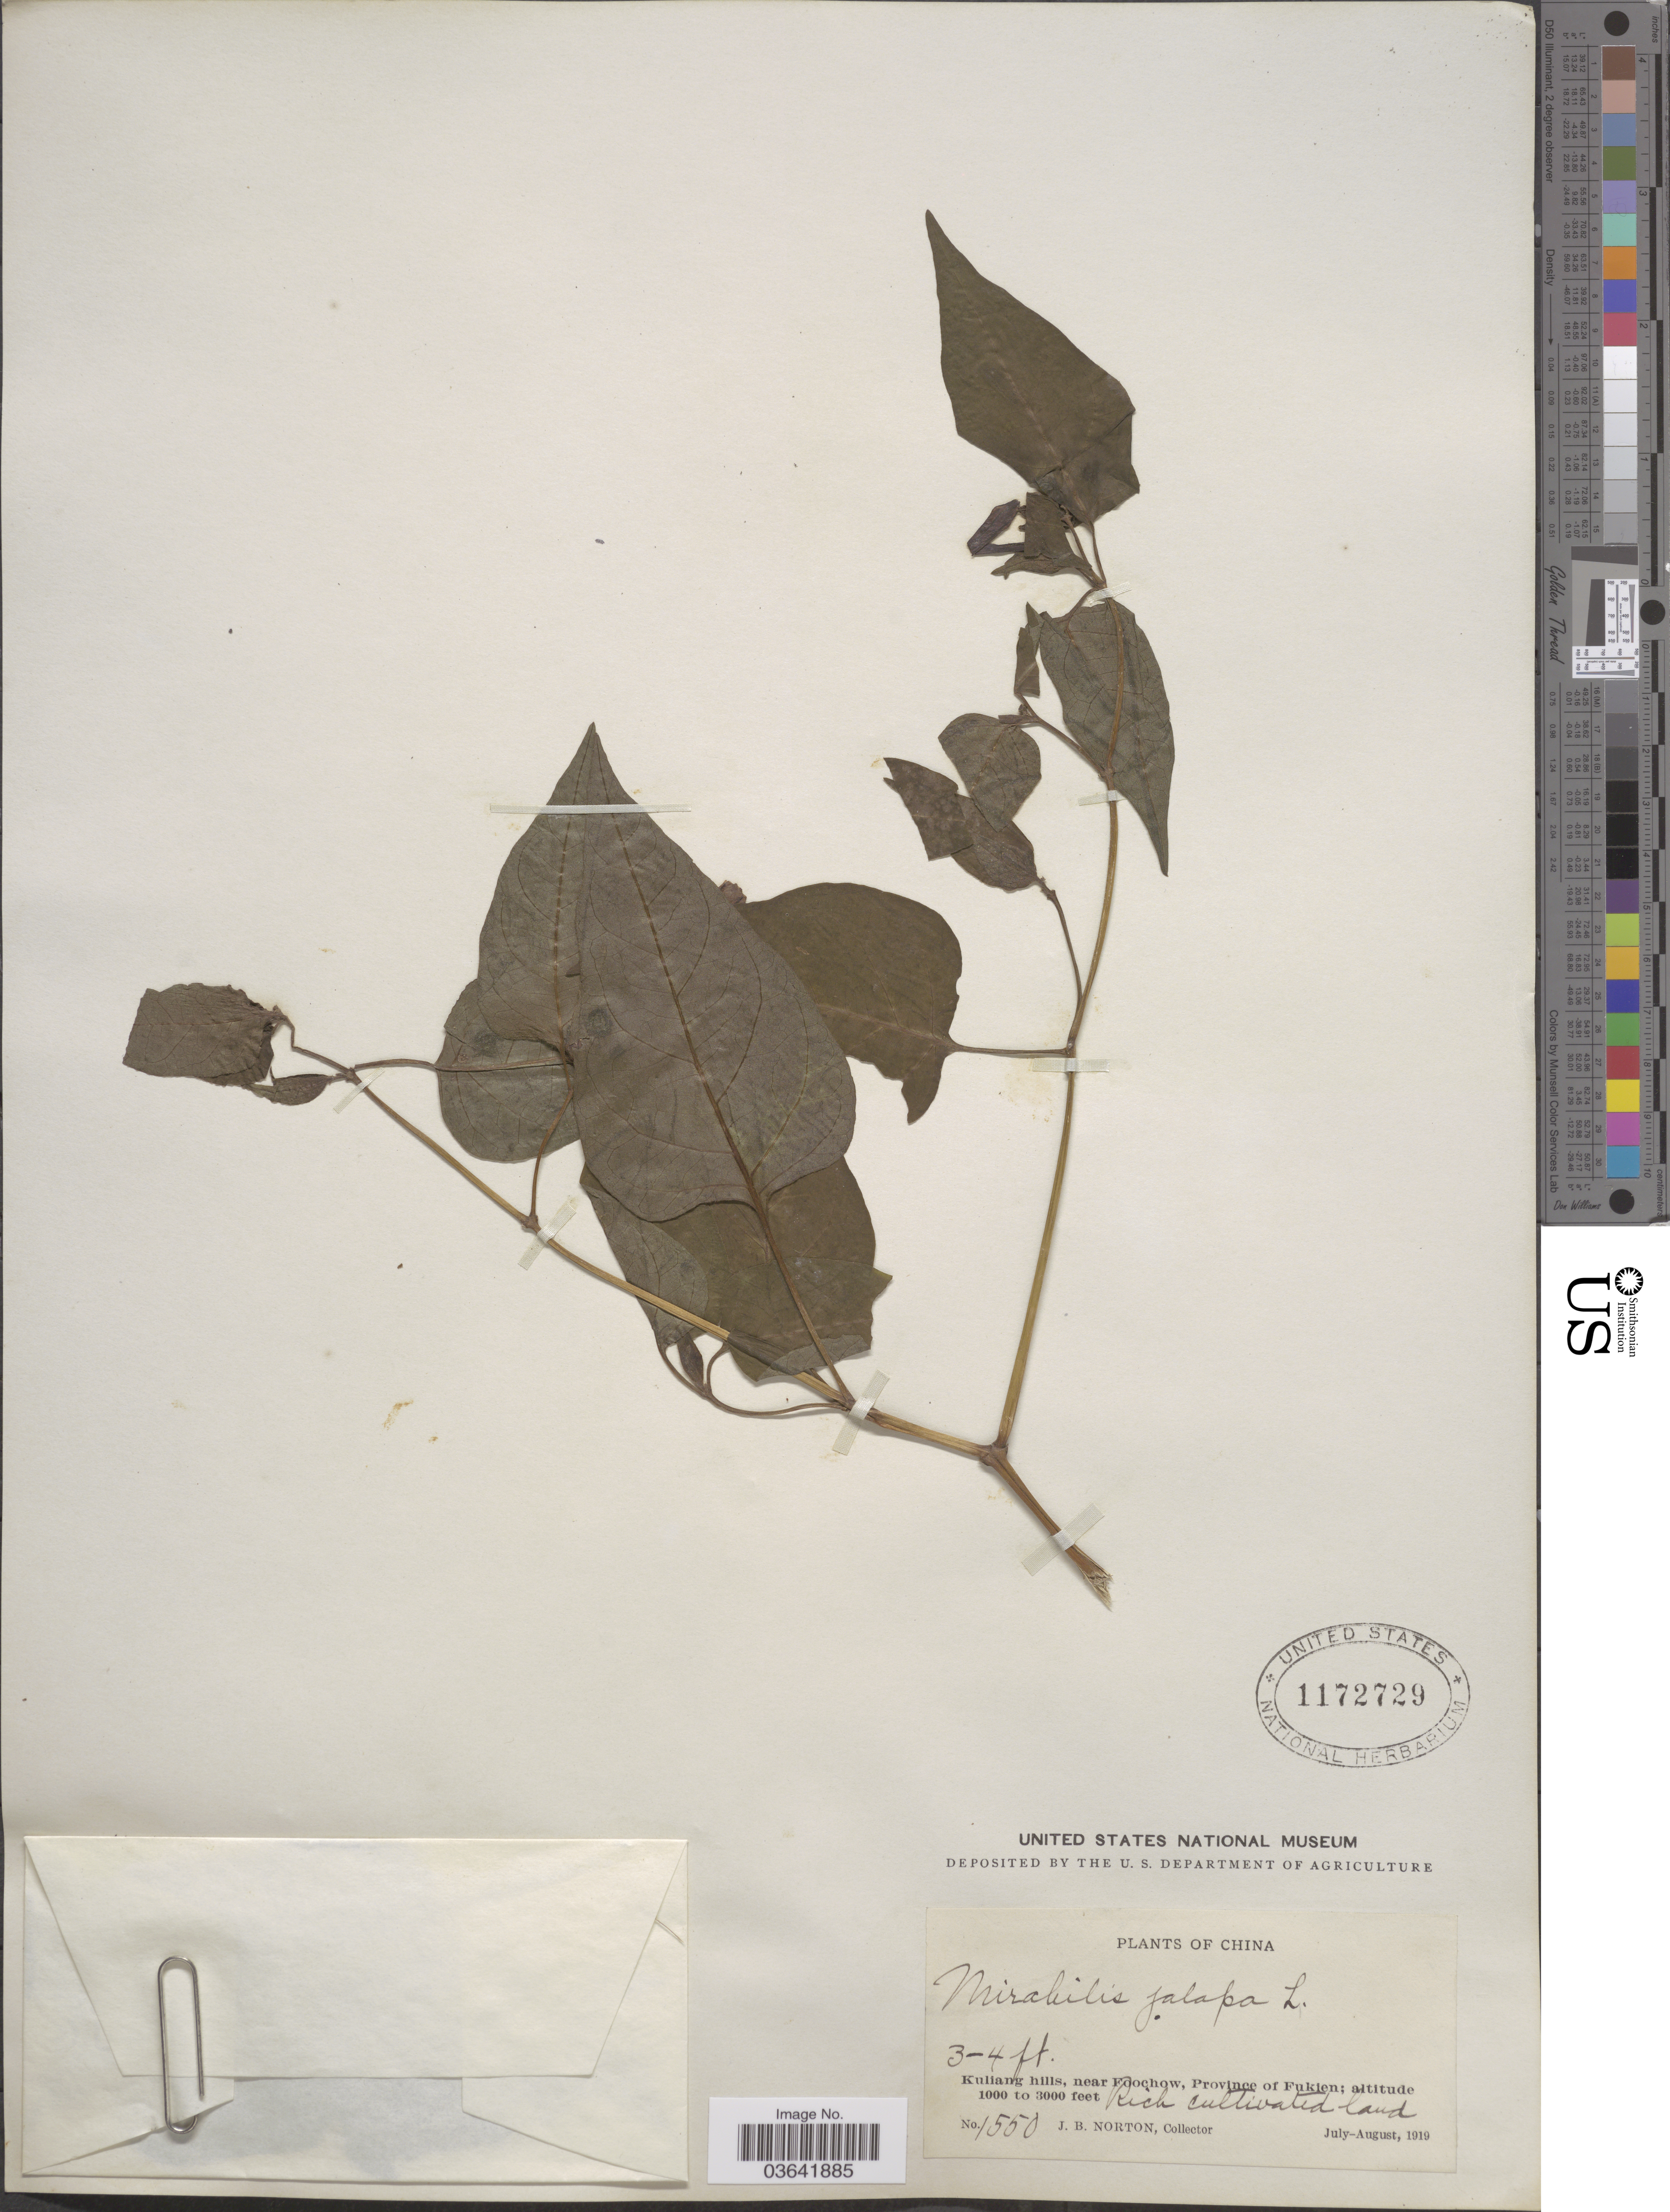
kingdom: Plantae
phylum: Tracheophyta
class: Magnoliopsida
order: Caryophyllales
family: Nyctaginaceae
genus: Mirabilis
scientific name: Mirabilis jalapa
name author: L.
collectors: J. B. Norton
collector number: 1550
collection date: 1919-07/1919-08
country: China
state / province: Fujian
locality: Kuliang hills, near Foochow, Province of Fukien.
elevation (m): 305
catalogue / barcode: US 1172729